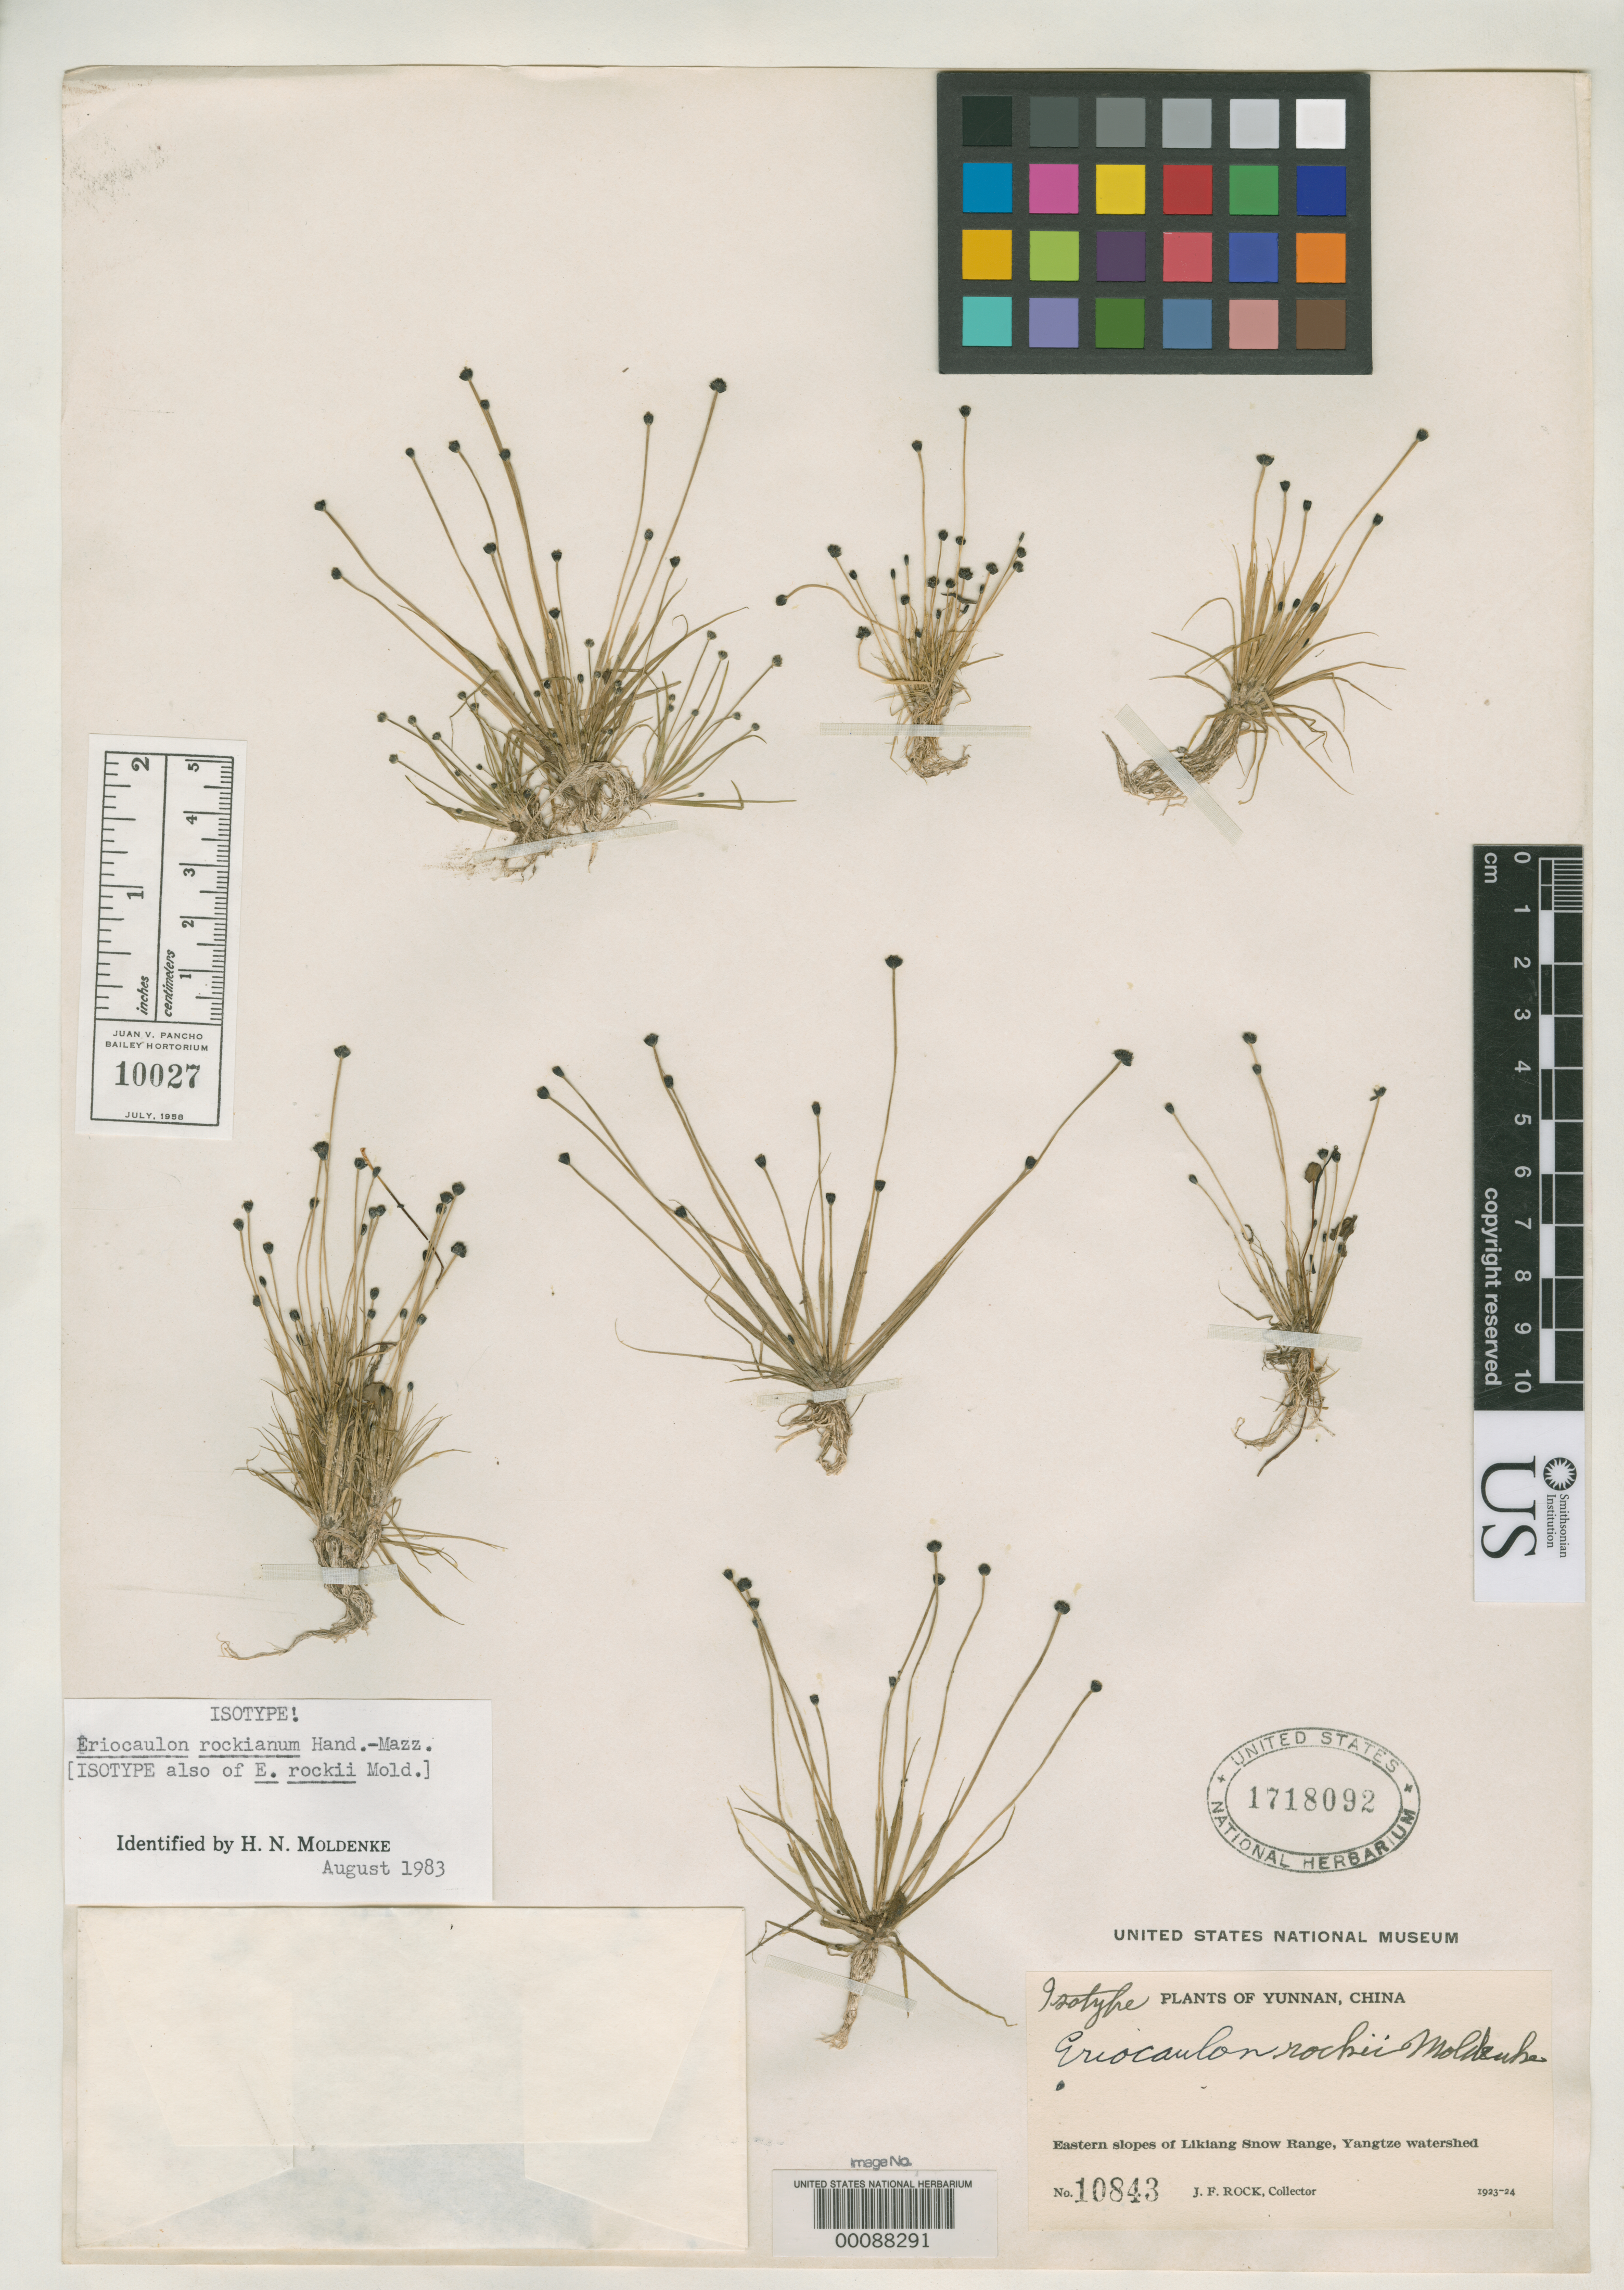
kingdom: Plantae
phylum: Tracheophyta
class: Liliopsida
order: Poales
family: Eriocaulaceae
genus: Eriocaulon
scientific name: Eriocaulon rockii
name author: Moldenke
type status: Isotype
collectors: J. F. Rock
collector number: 10843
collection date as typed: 1923 to -- --- 1924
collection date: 1923/1924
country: China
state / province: Yunnan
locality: Likiang snow range at Saba, Yangtze watershed.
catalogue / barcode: US 1718092